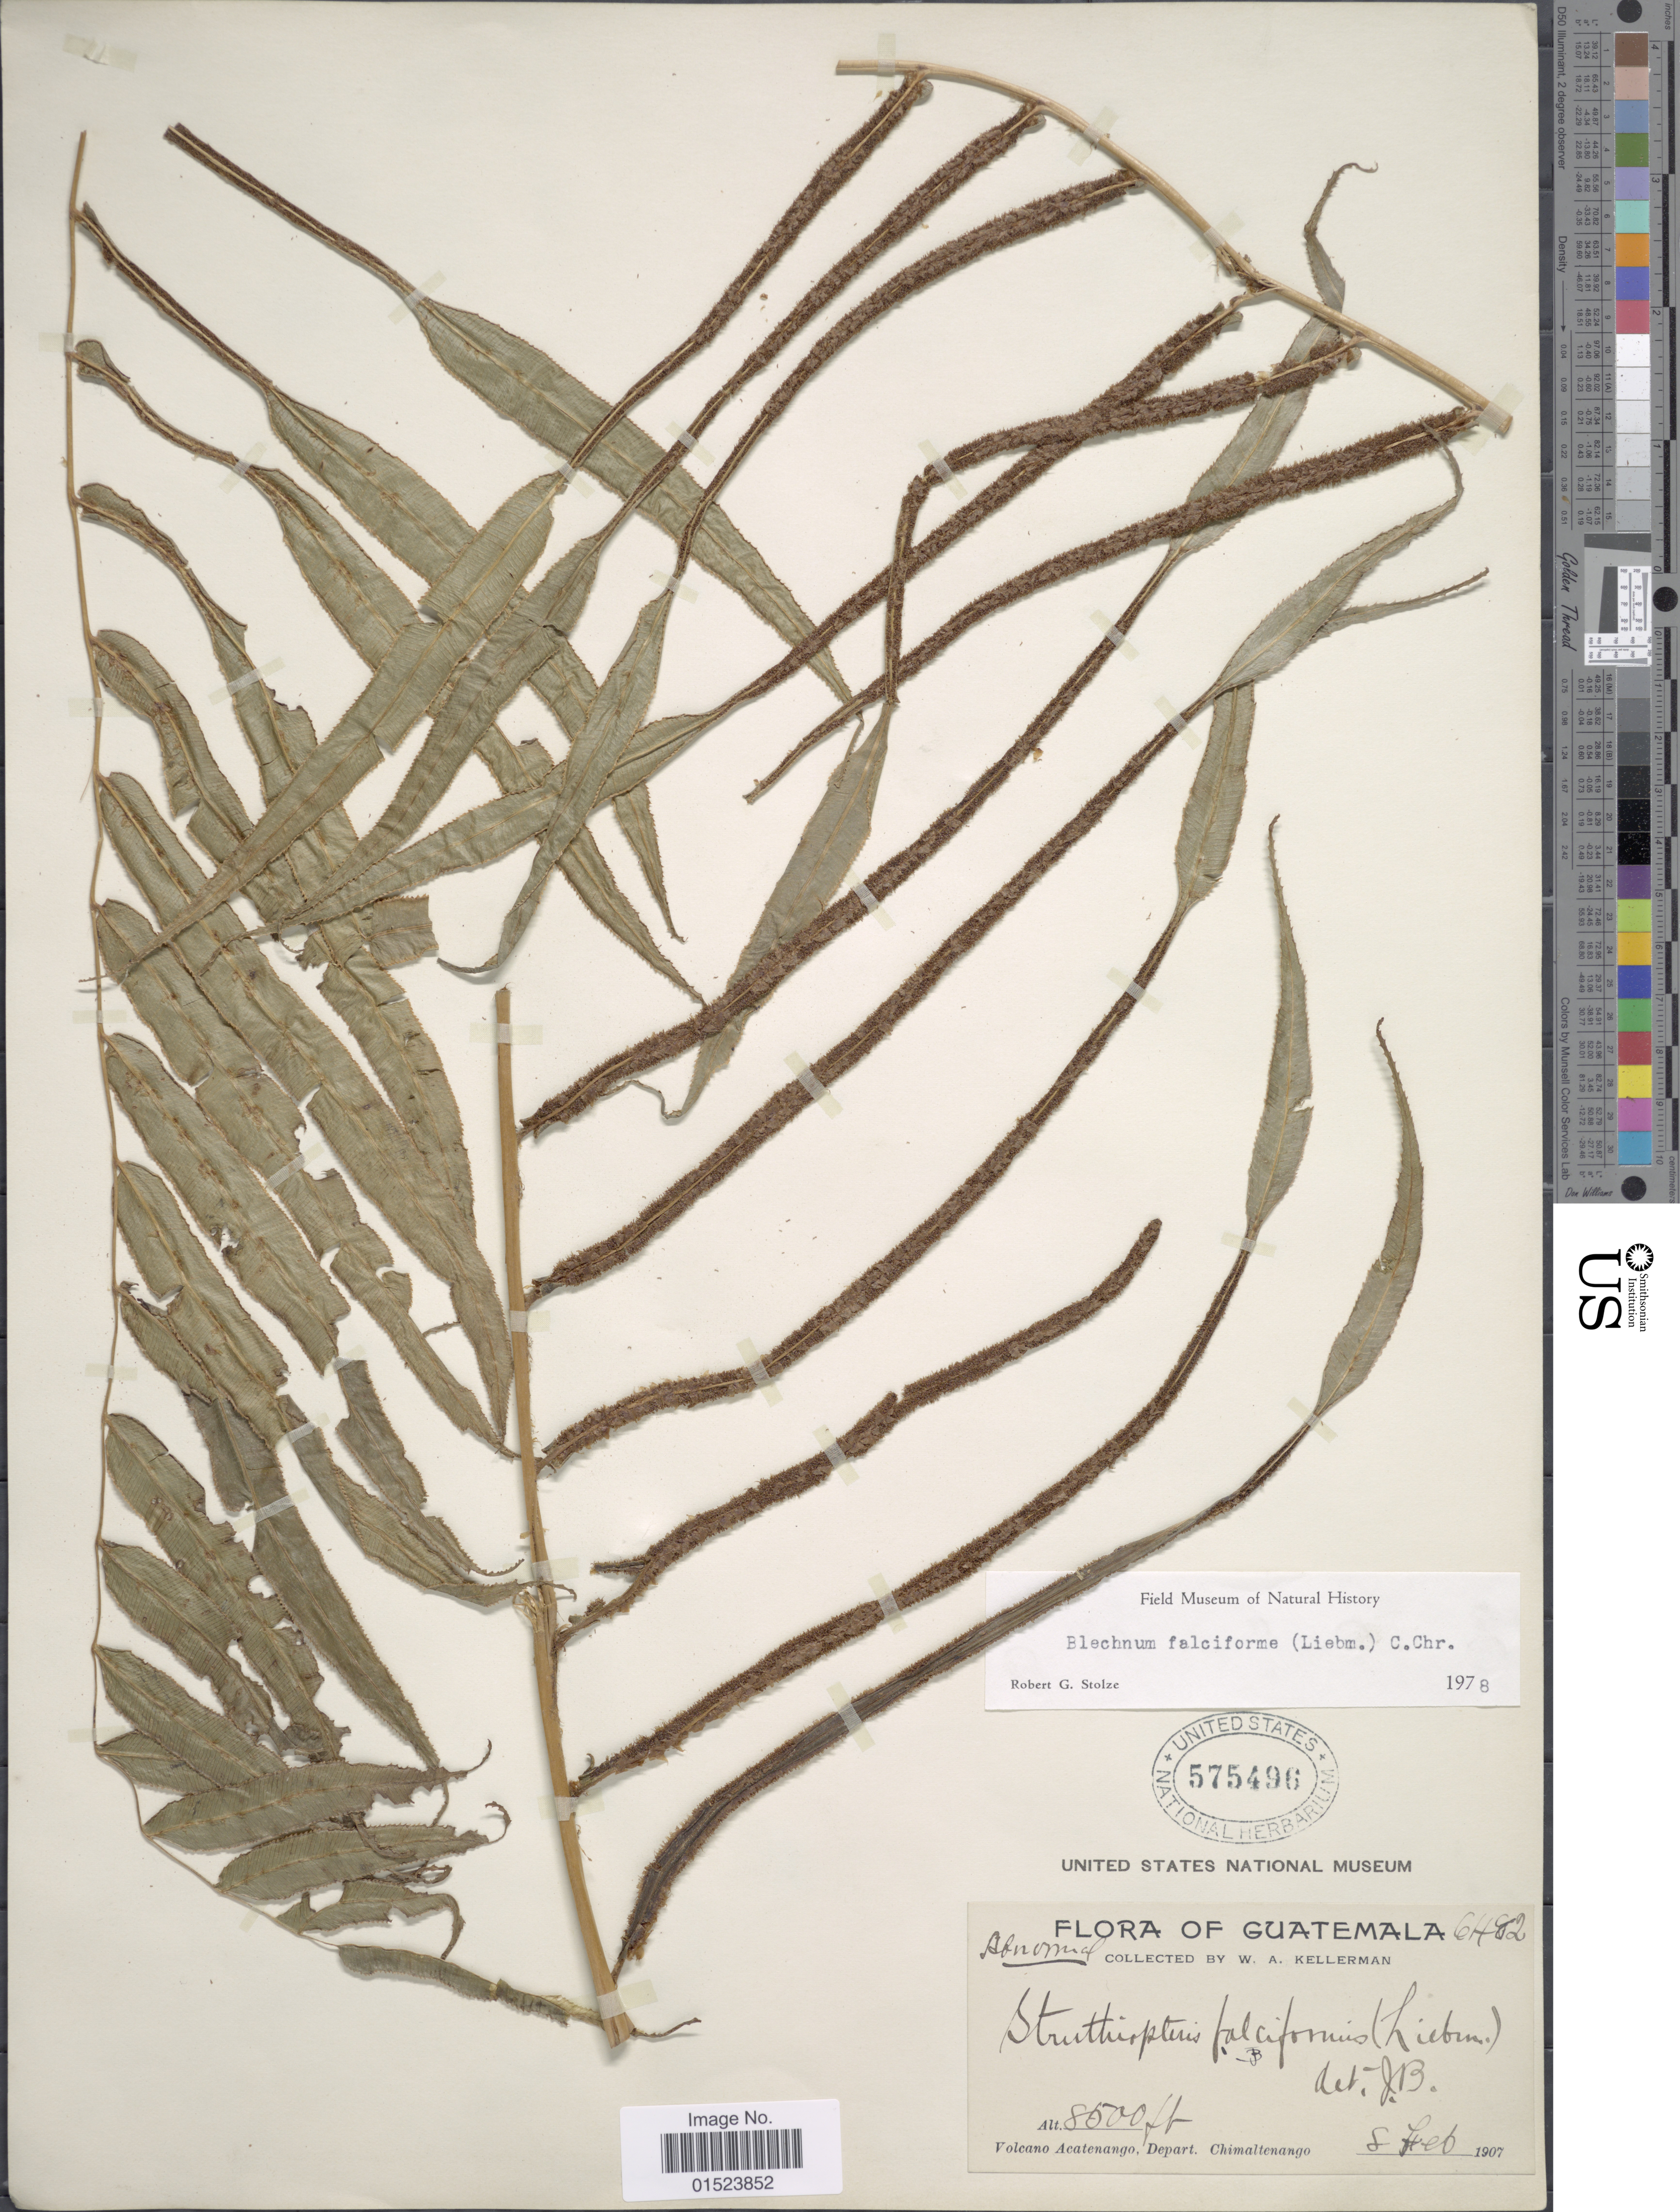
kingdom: Plantae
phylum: Tracheophyta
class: Polypodiopsida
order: Polypodiales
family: Blechnaceae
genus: Blechnum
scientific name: Blechnum falciforme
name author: (Liebm.) C. Chr.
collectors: W. Kellerman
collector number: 6482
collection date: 1907-02-08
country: Guatemala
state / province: Chimaltenango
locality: Volcano Acatenango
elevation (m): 2591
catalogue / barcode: US 575496